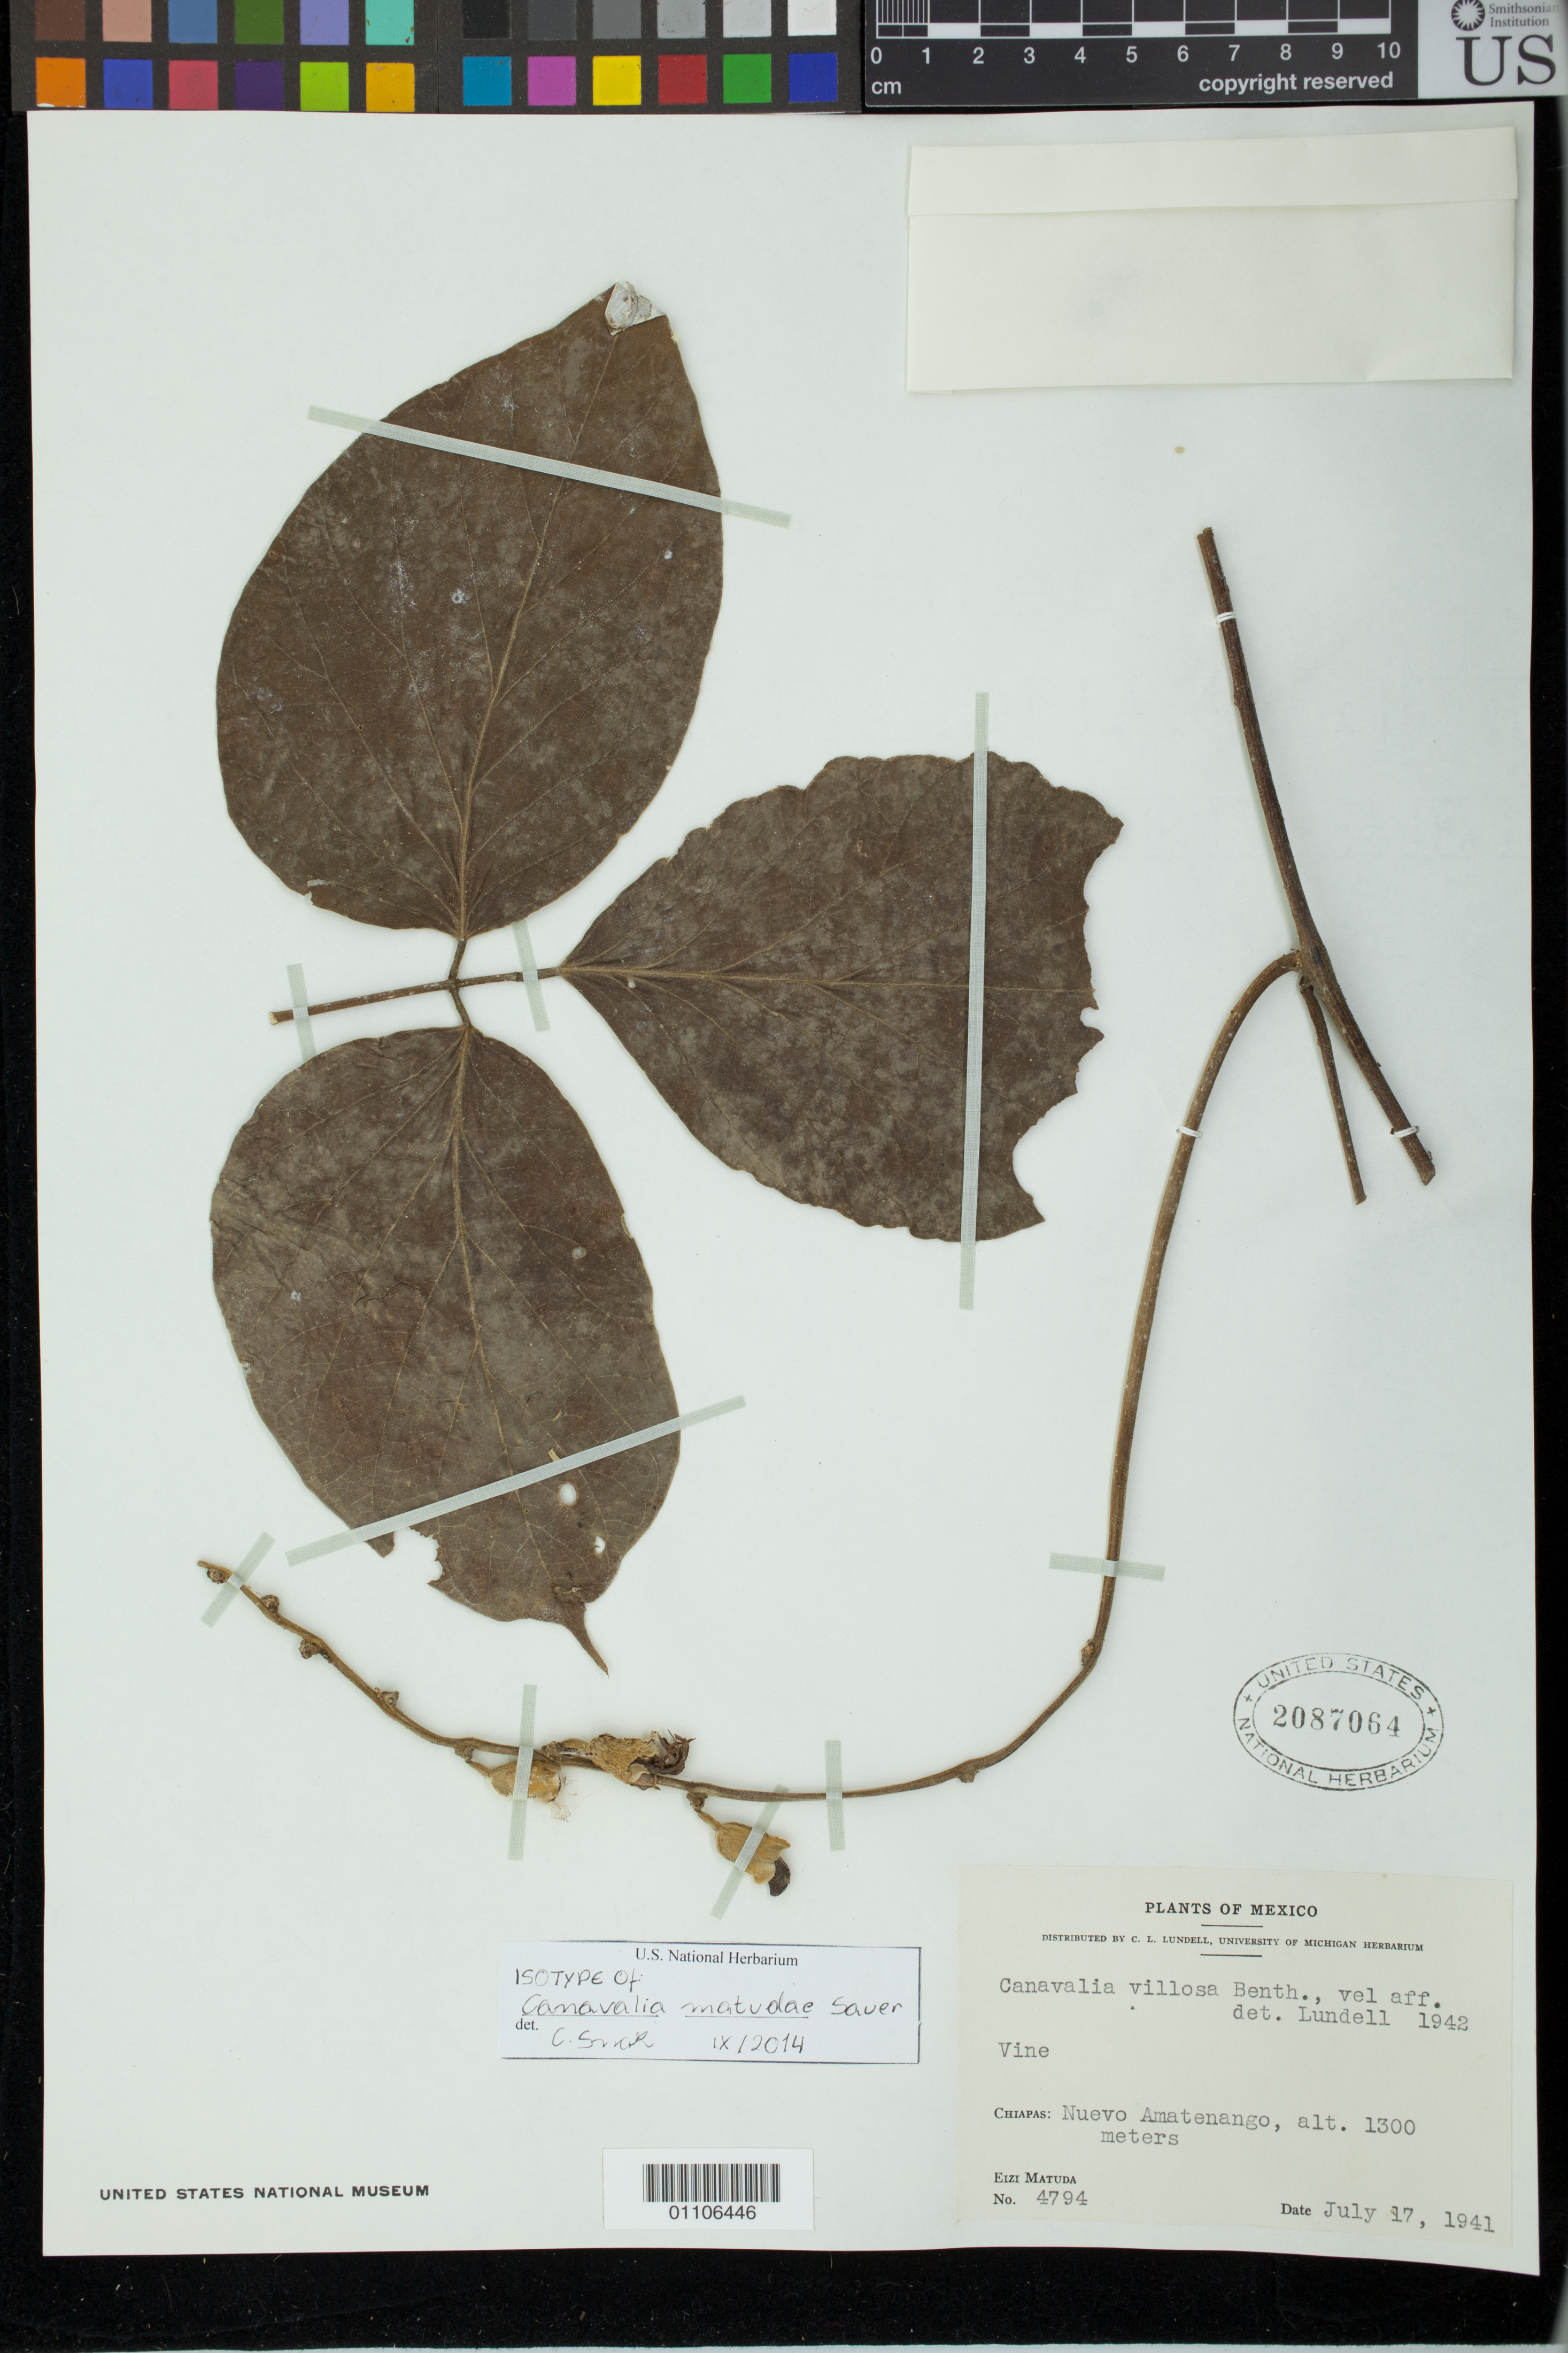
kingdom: Plantae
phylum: Tracheophyta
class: Magnoliopsida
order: Fabales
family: Fabaceae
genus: Canavalia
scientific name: Canavalia matudae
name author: J.D. Sauer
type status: Isotype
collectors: E. Matuda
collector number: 4794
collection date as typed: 17 Jul 1941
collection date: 1941-07-17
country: Mexico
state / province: Chiapas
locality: Nuevo Amatenango.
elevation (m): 1300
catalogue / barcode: US 2087064